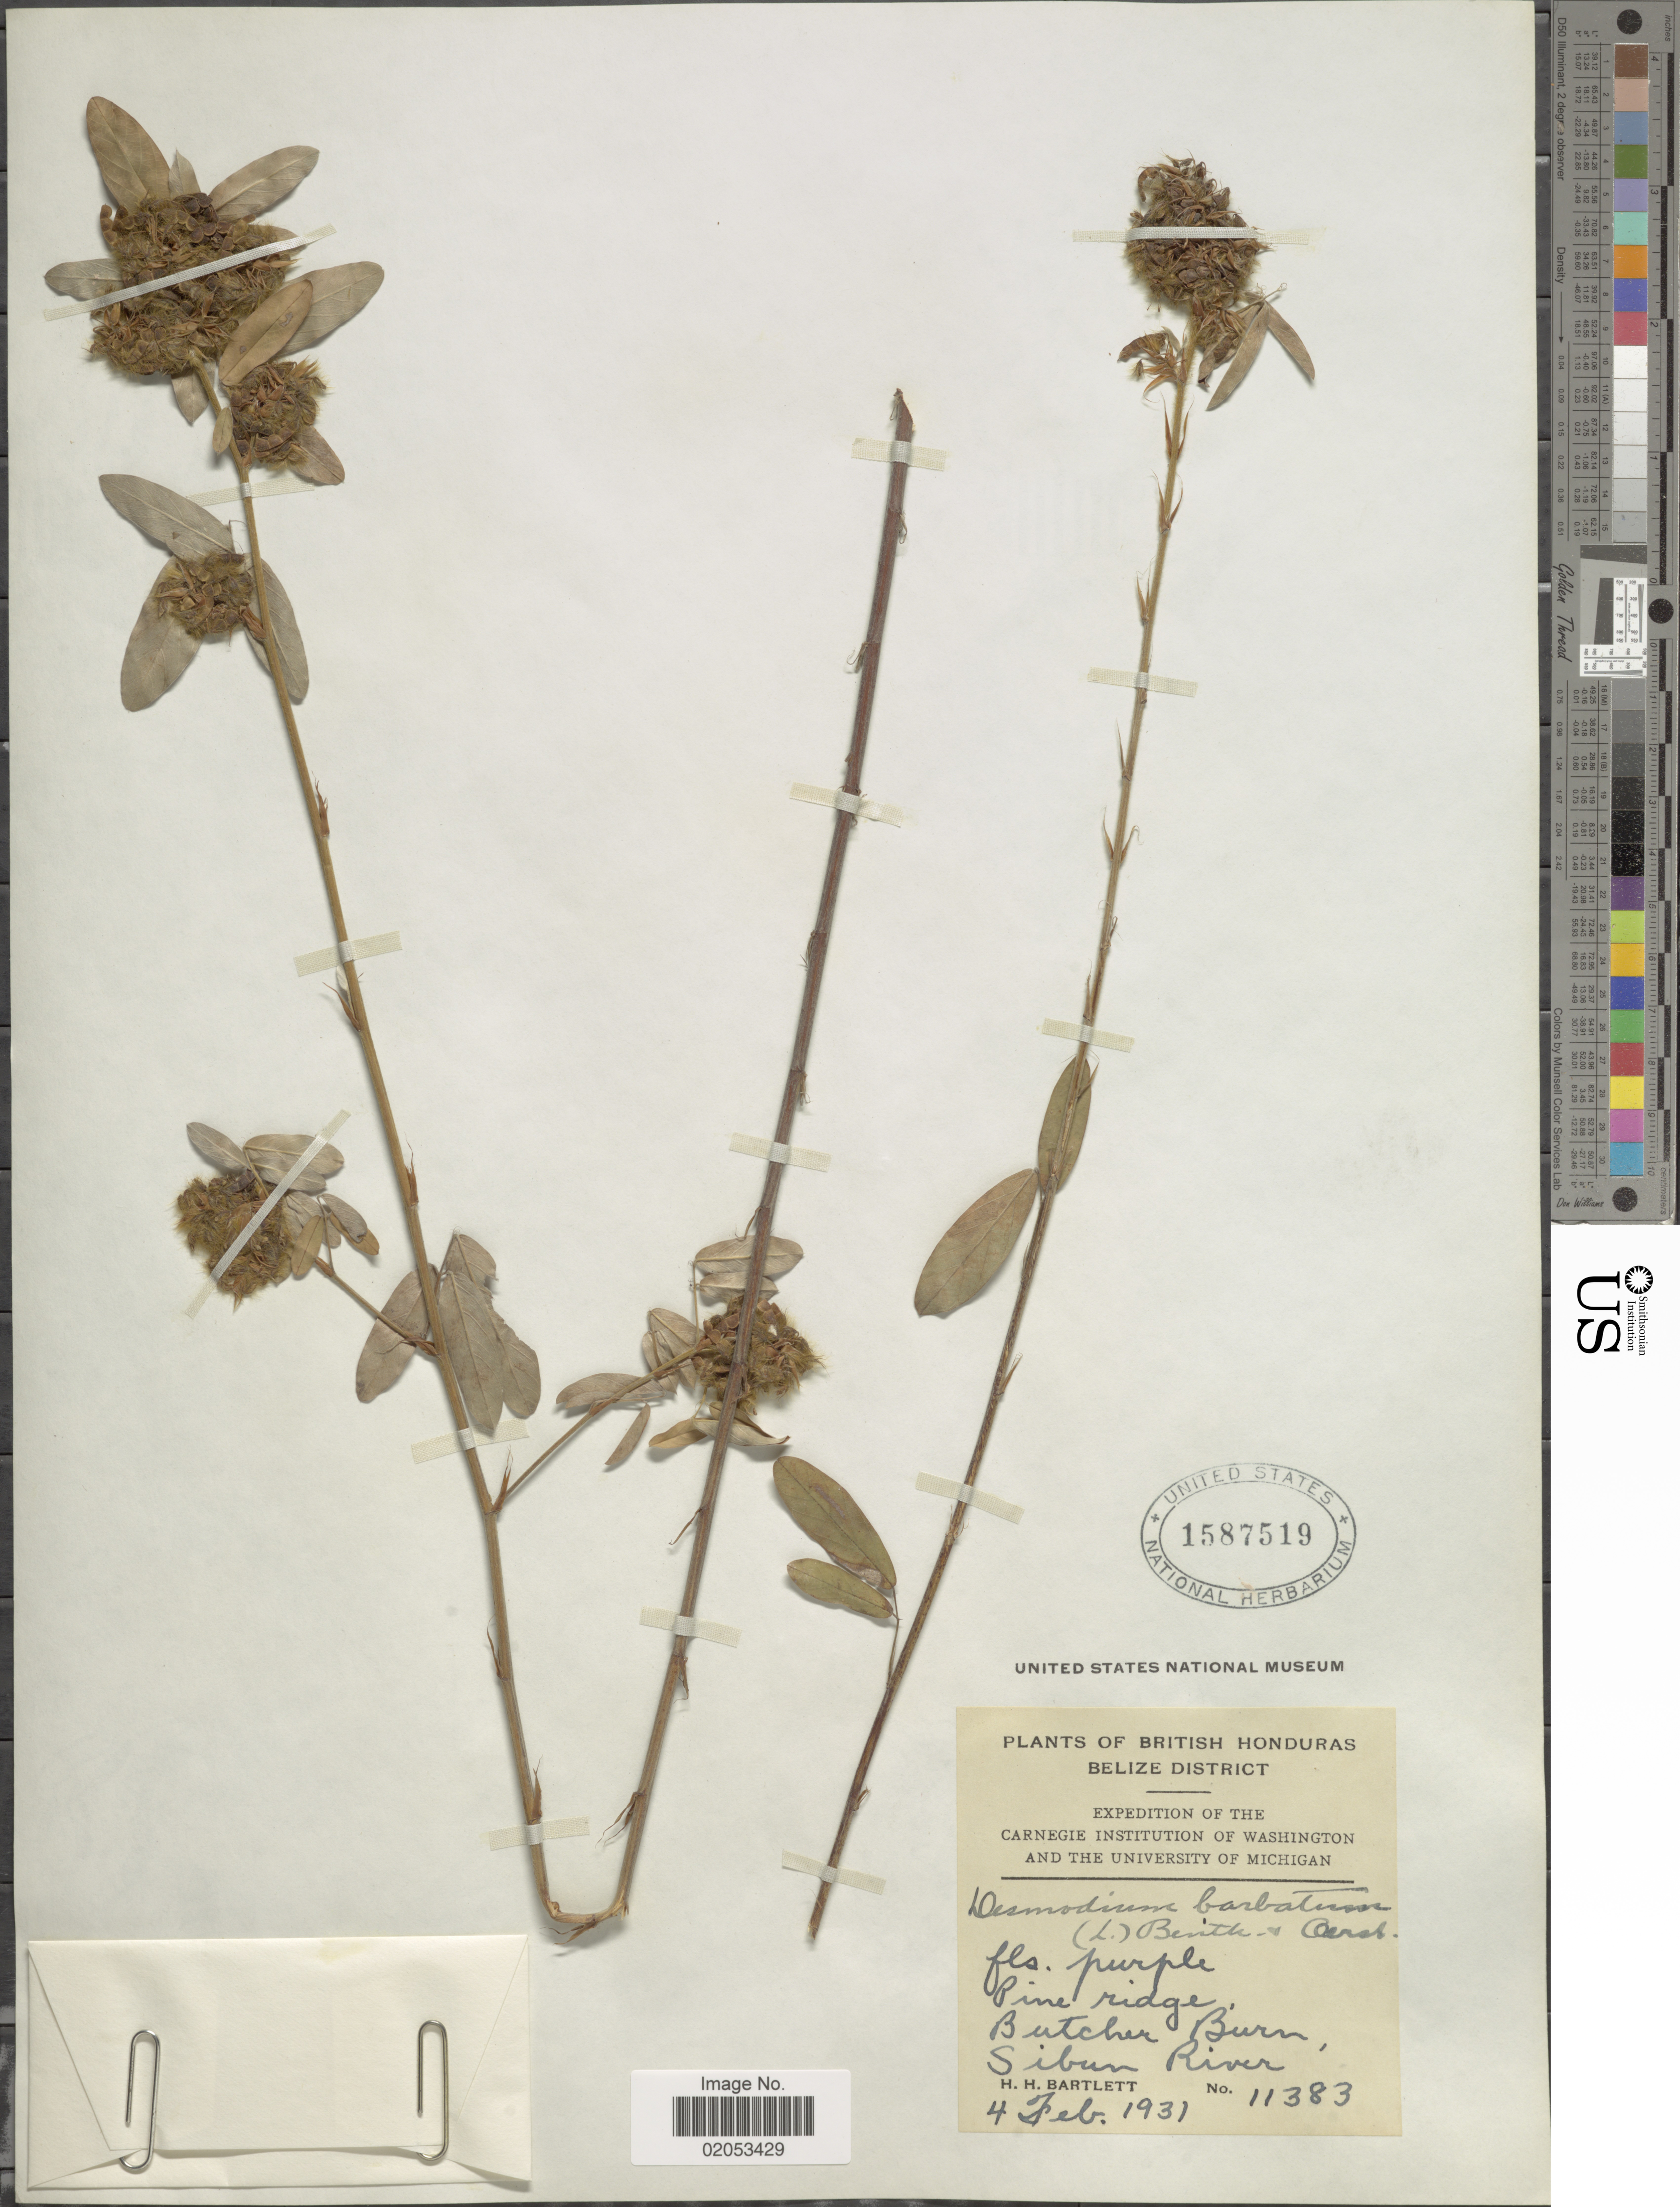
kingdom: Plantae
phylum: Tracheophyta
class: Magnoliopsida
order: Fabales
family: Fabaceae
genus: Grona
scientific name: Grona barbata var. barbata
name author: (L.) H. Ohashi & K. Ohashi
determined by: Strong, Mark T., (BOT), Smithsonian Institution - National Museum of Natural History (UNITED STATES)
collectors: H. H. Bartlett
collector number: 11383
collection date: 1931-02-04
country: Belize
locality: British Honduras, Belize District, Pine ridge, Butcher Burn, Sibun River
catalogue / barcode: US 1587519